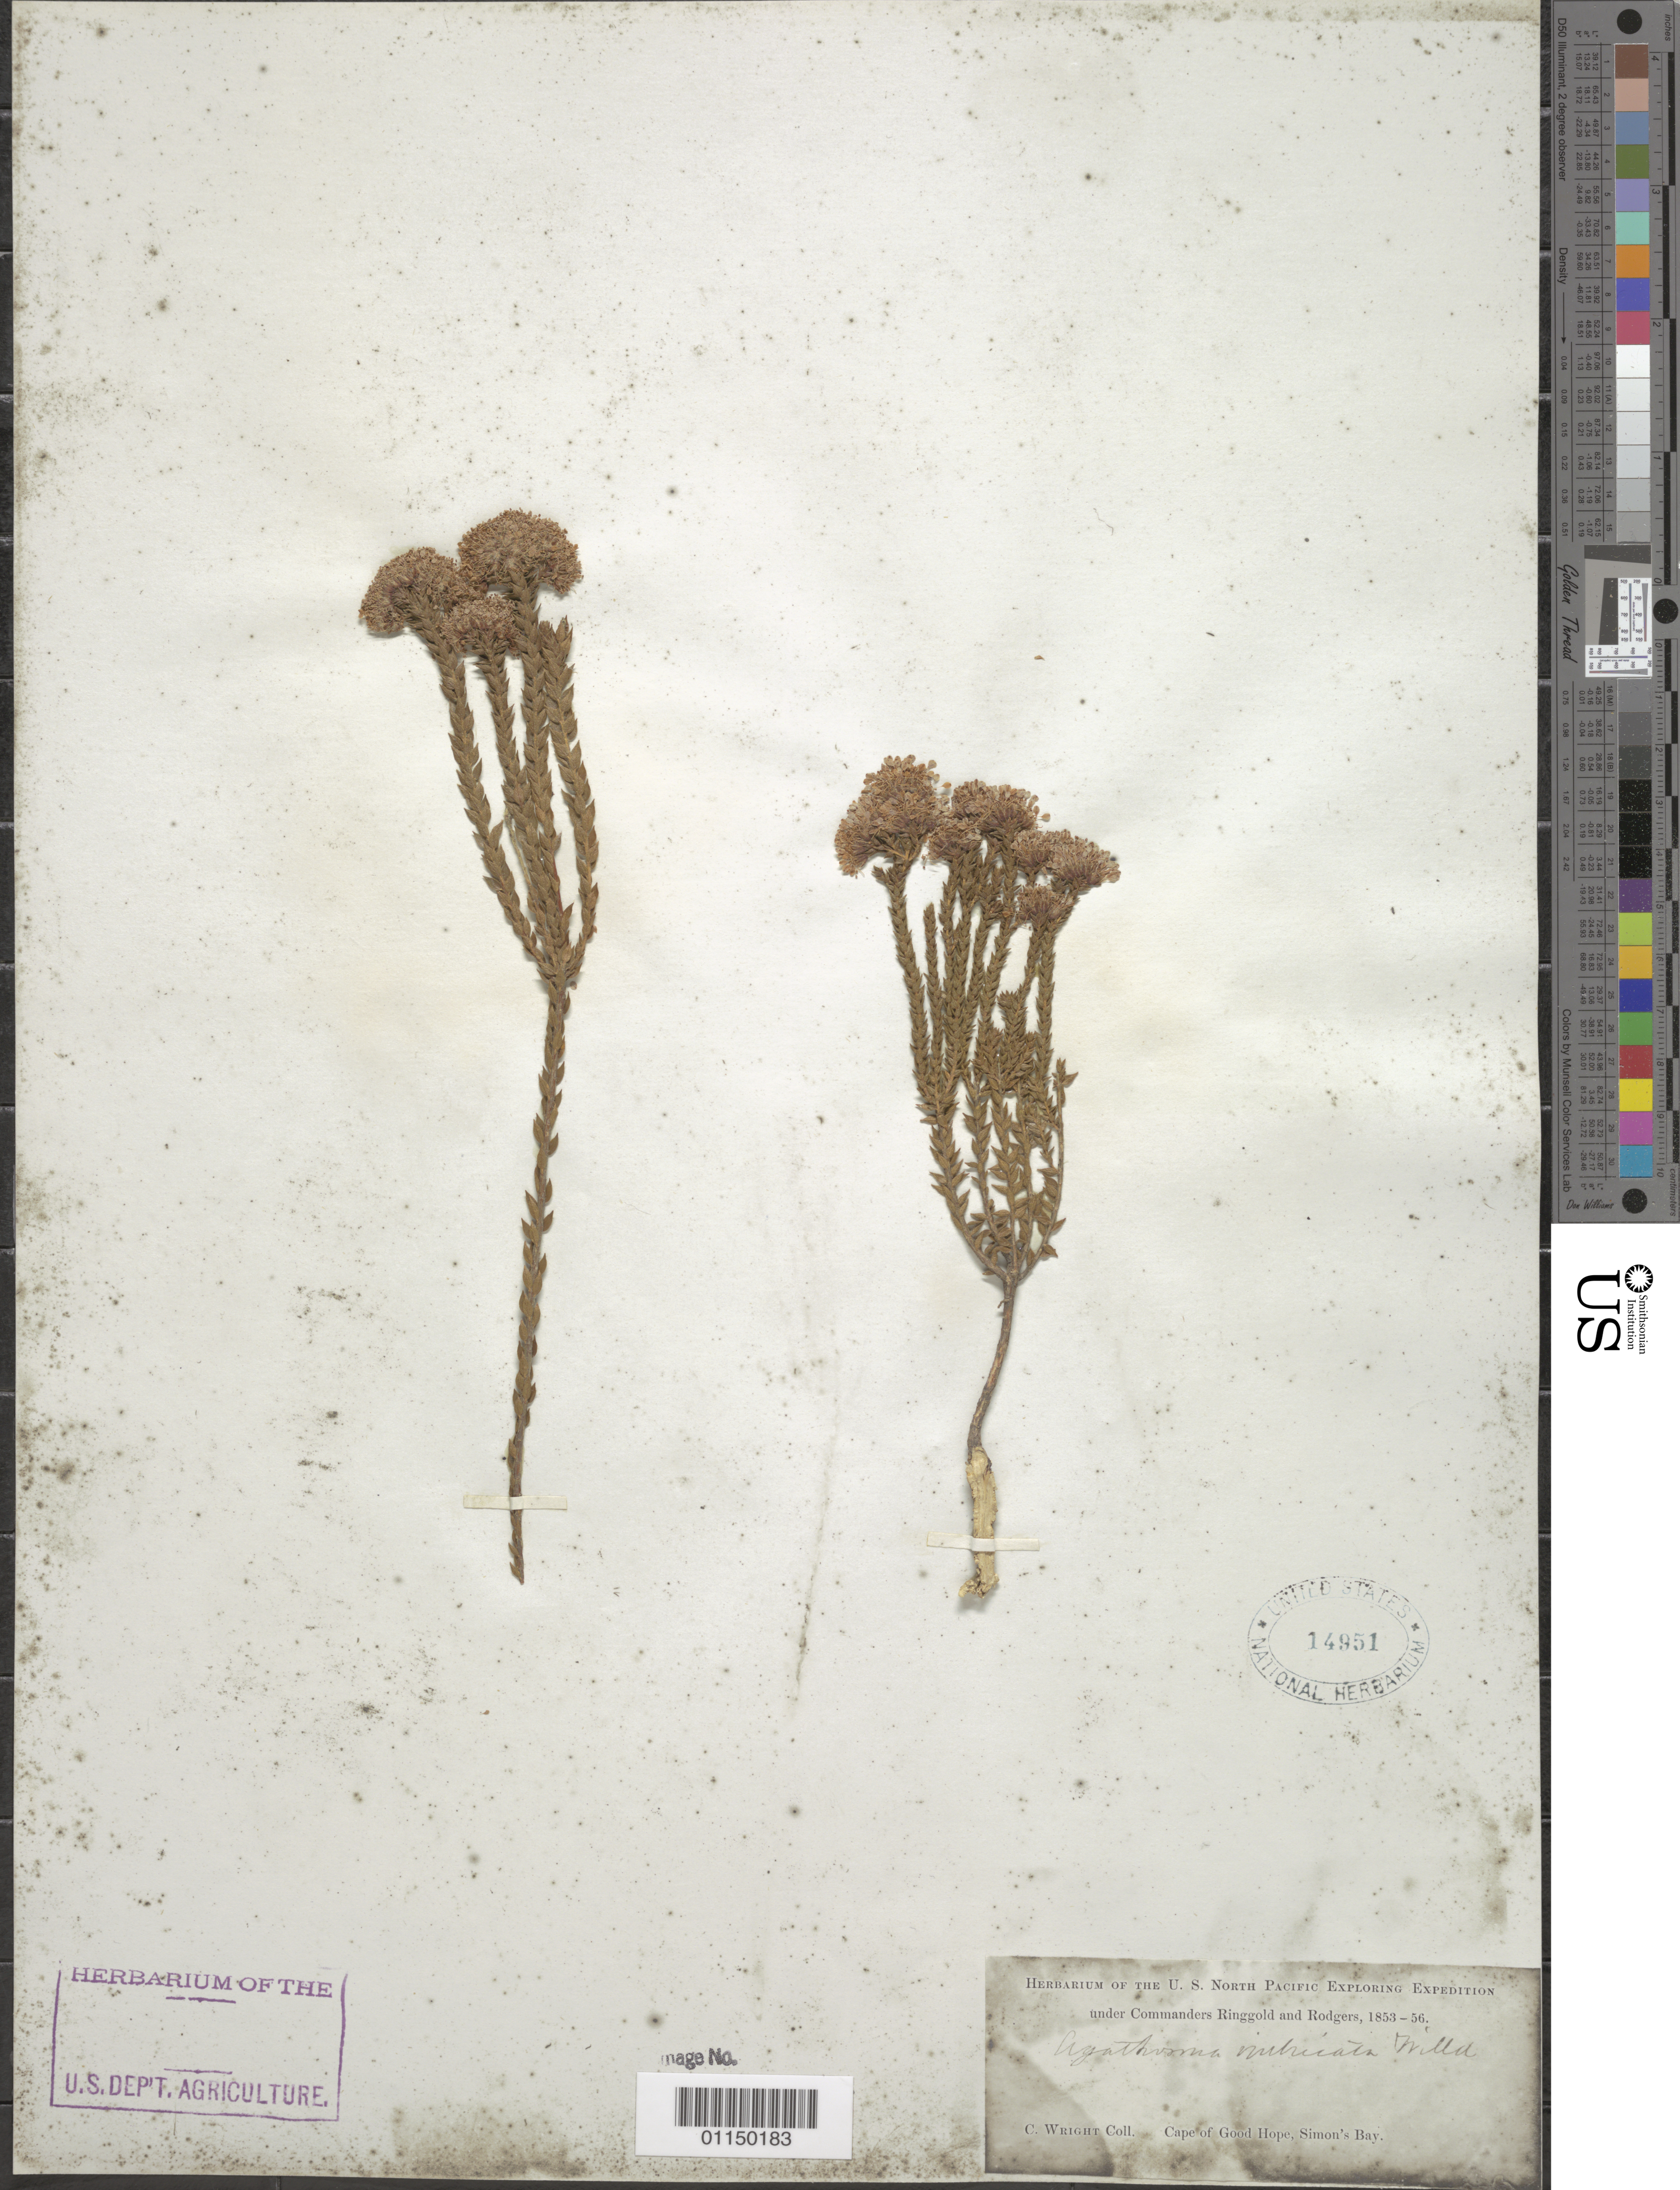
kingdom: Plantae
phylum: Tracheophyta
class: Magnoliopsida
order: Sapindales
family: Rutaceae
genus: Agathosma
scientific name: Agathosma imbricata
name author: Willd.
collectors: C. Wright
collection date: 1853/1856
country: South Africa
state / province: Western Cape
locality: Cape of Good Hope, Simon's Bay.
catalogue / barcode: US 14951